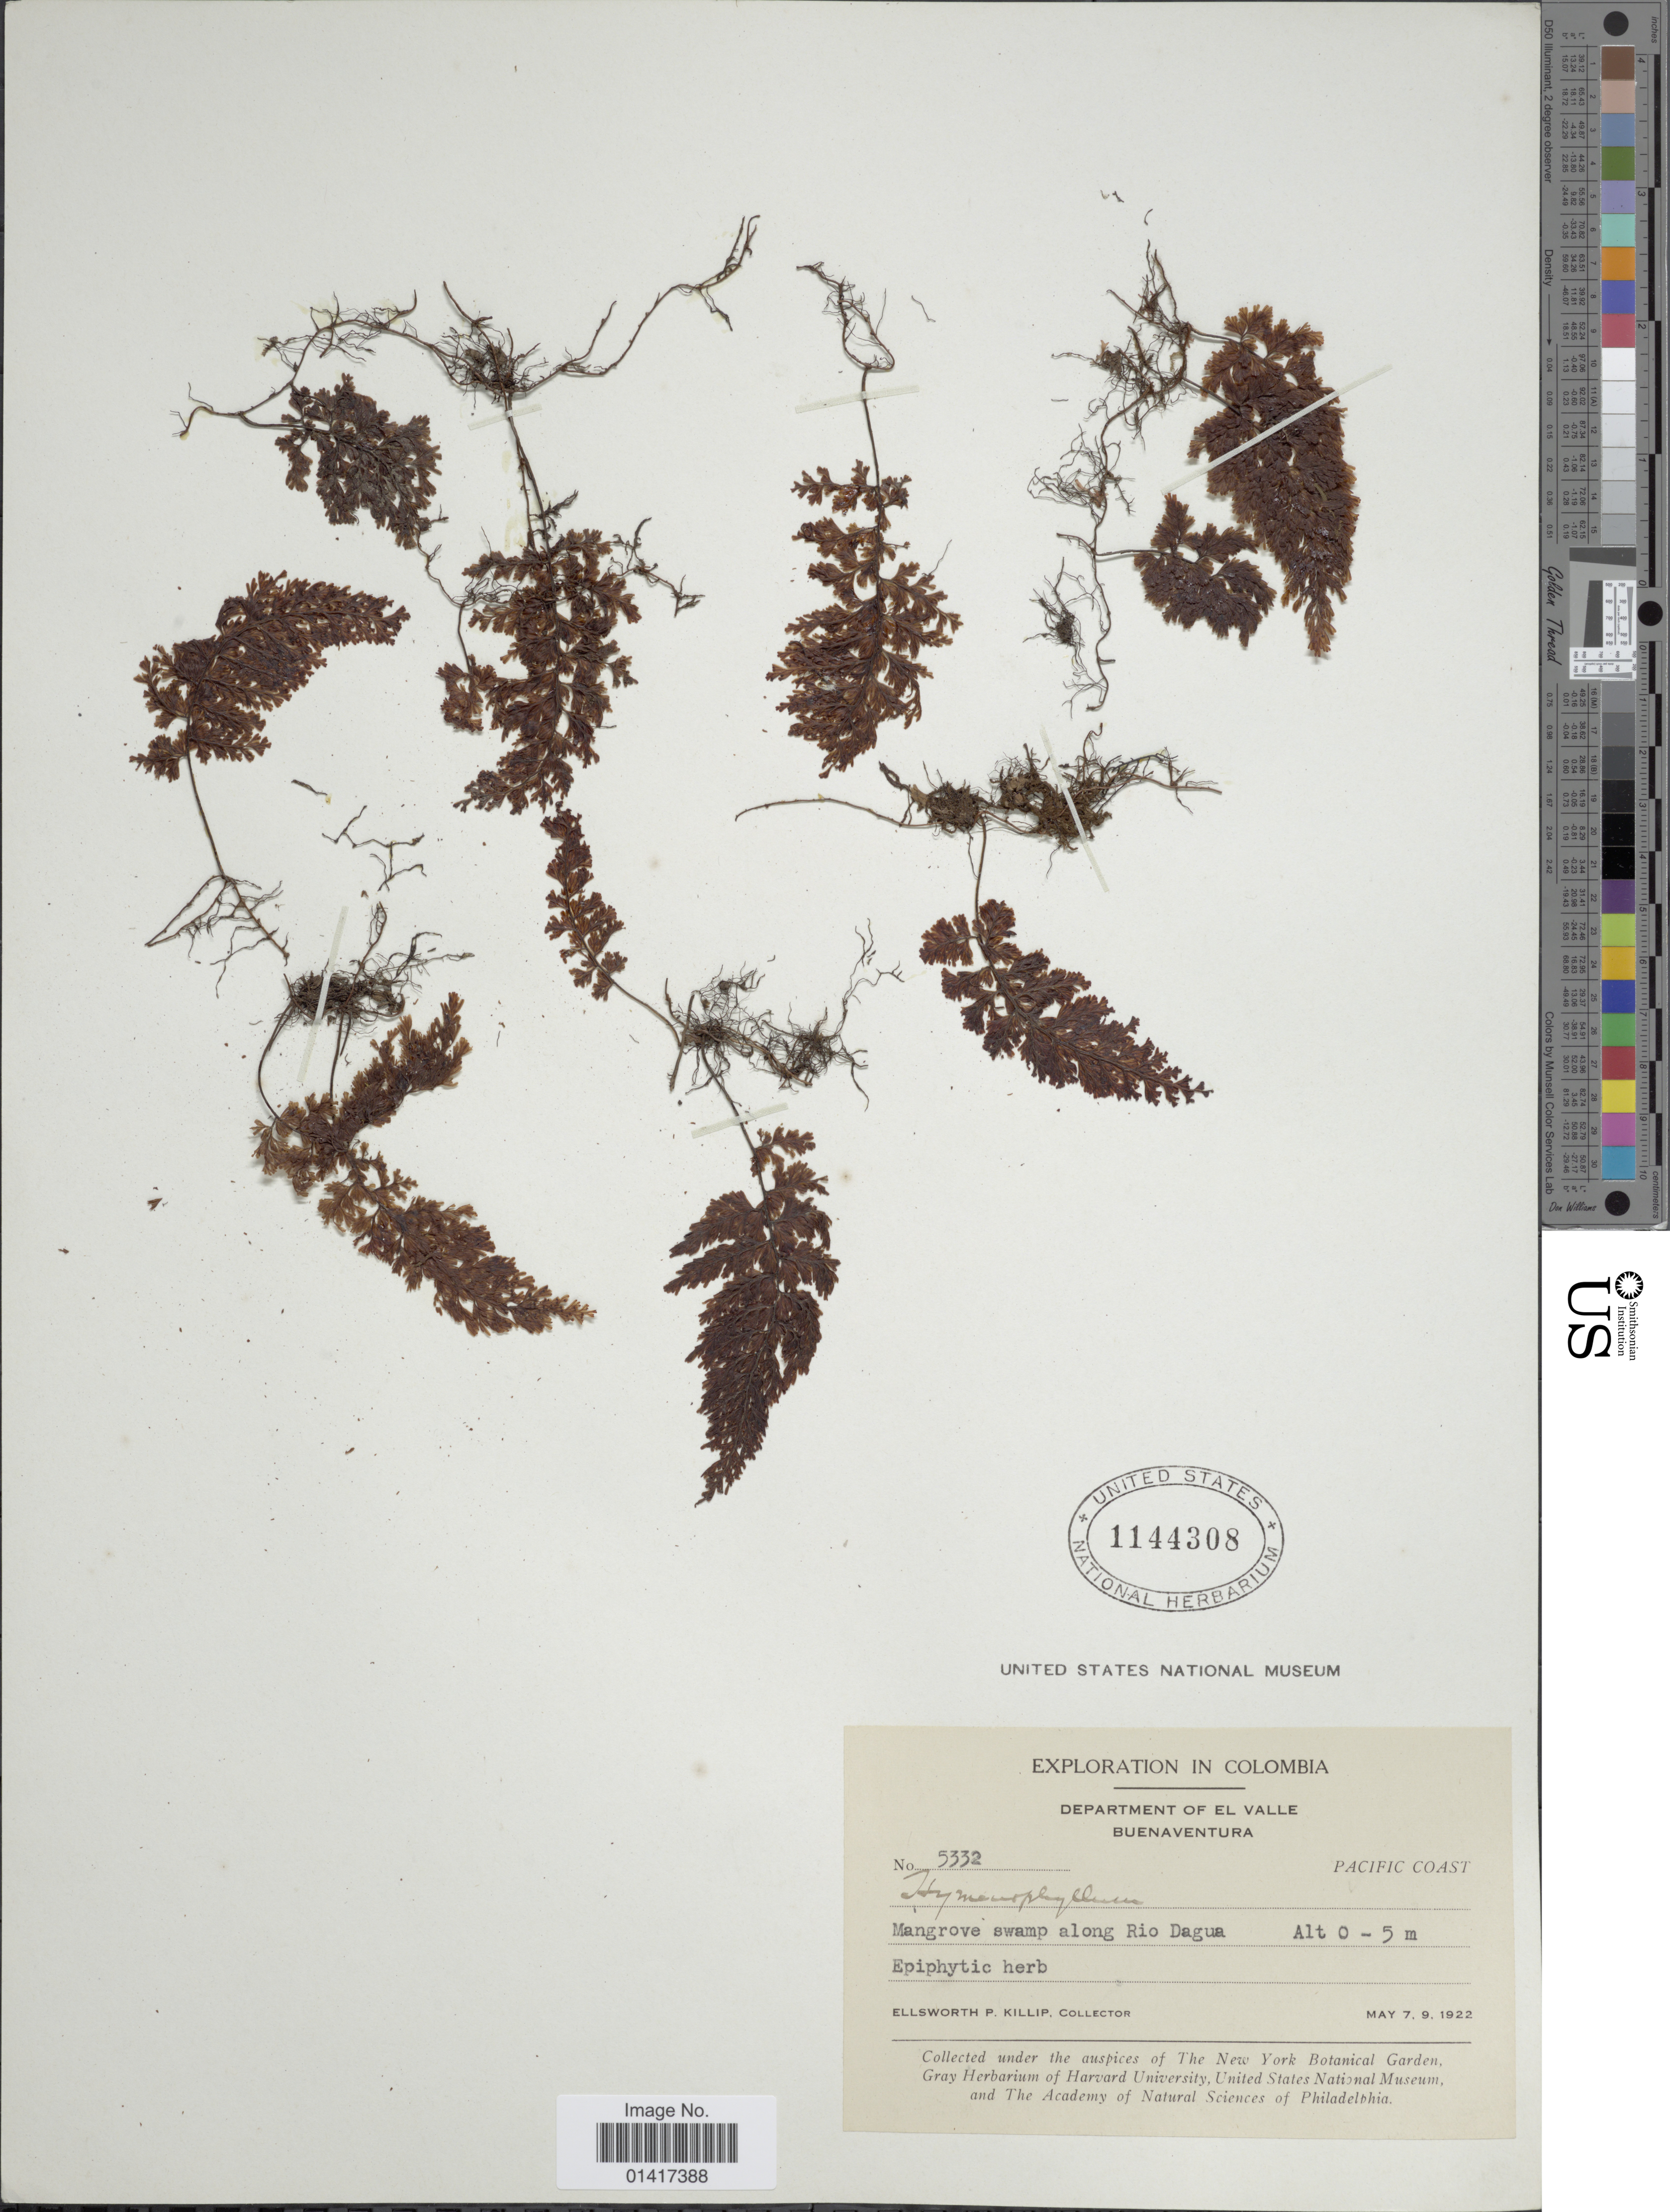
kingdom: Plantae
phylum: Tracheophyta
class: Polypodiopsida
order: Hymenophyllales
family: Hymenophyllaceae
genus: Hymenophyllum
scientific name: Hymenophyllum sp.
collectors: E. P. Killip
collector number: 5332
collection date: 1922-05-07/1922-05-09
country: Colombia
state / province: Valle del Cauca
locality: Department of El Valle, Buenaventura. Mangrove swamp along Rio Dagua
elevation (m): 0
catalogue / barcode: US 114308